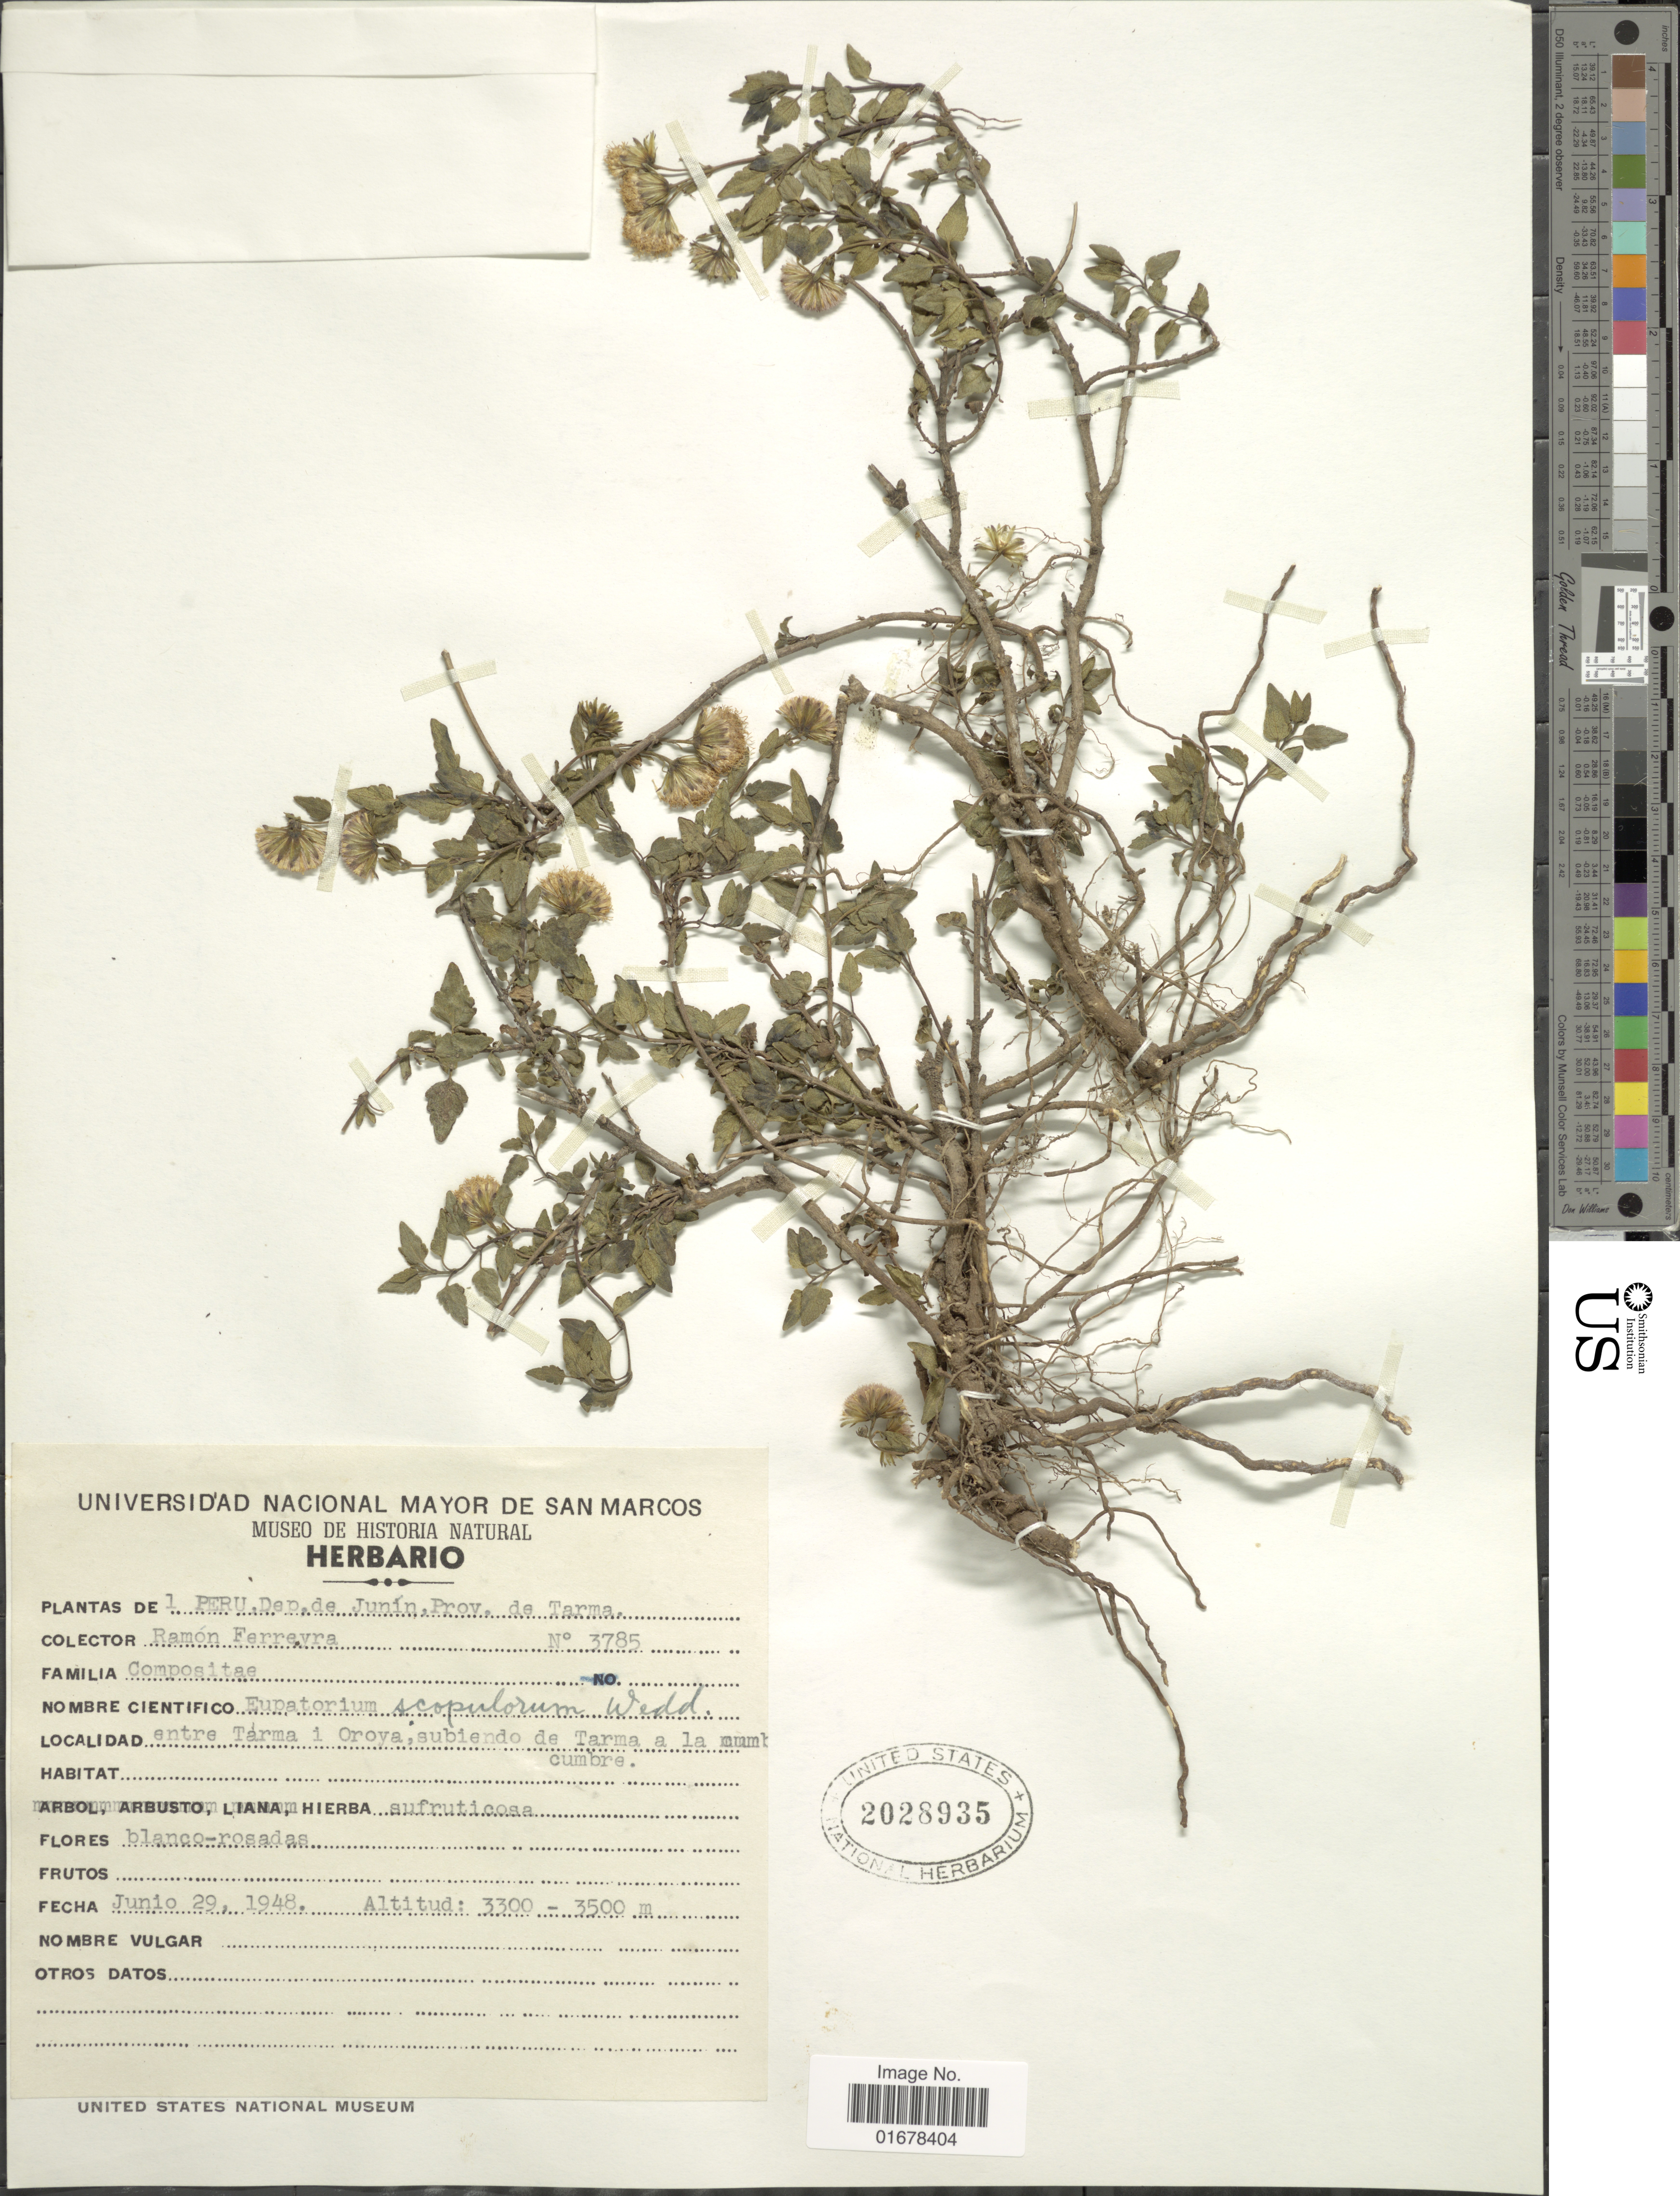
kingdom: Plantae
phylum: Tracheophyta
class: Magnoliopsida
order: Asterales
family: Asteraceae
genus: Ageratina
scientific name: Ageratina scopulorum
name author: (Wedd.) R.M. King & H. Rob.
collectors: R. A. Ferreyra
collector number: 3785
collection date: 1948-06-29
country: Peru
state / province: Junín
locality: Dep. de Junin, Prov. de Tarma, Entre Tarma i Oroya, subiendo d Tarma a la Cumbre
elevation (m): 3300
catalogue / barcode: US 2028935